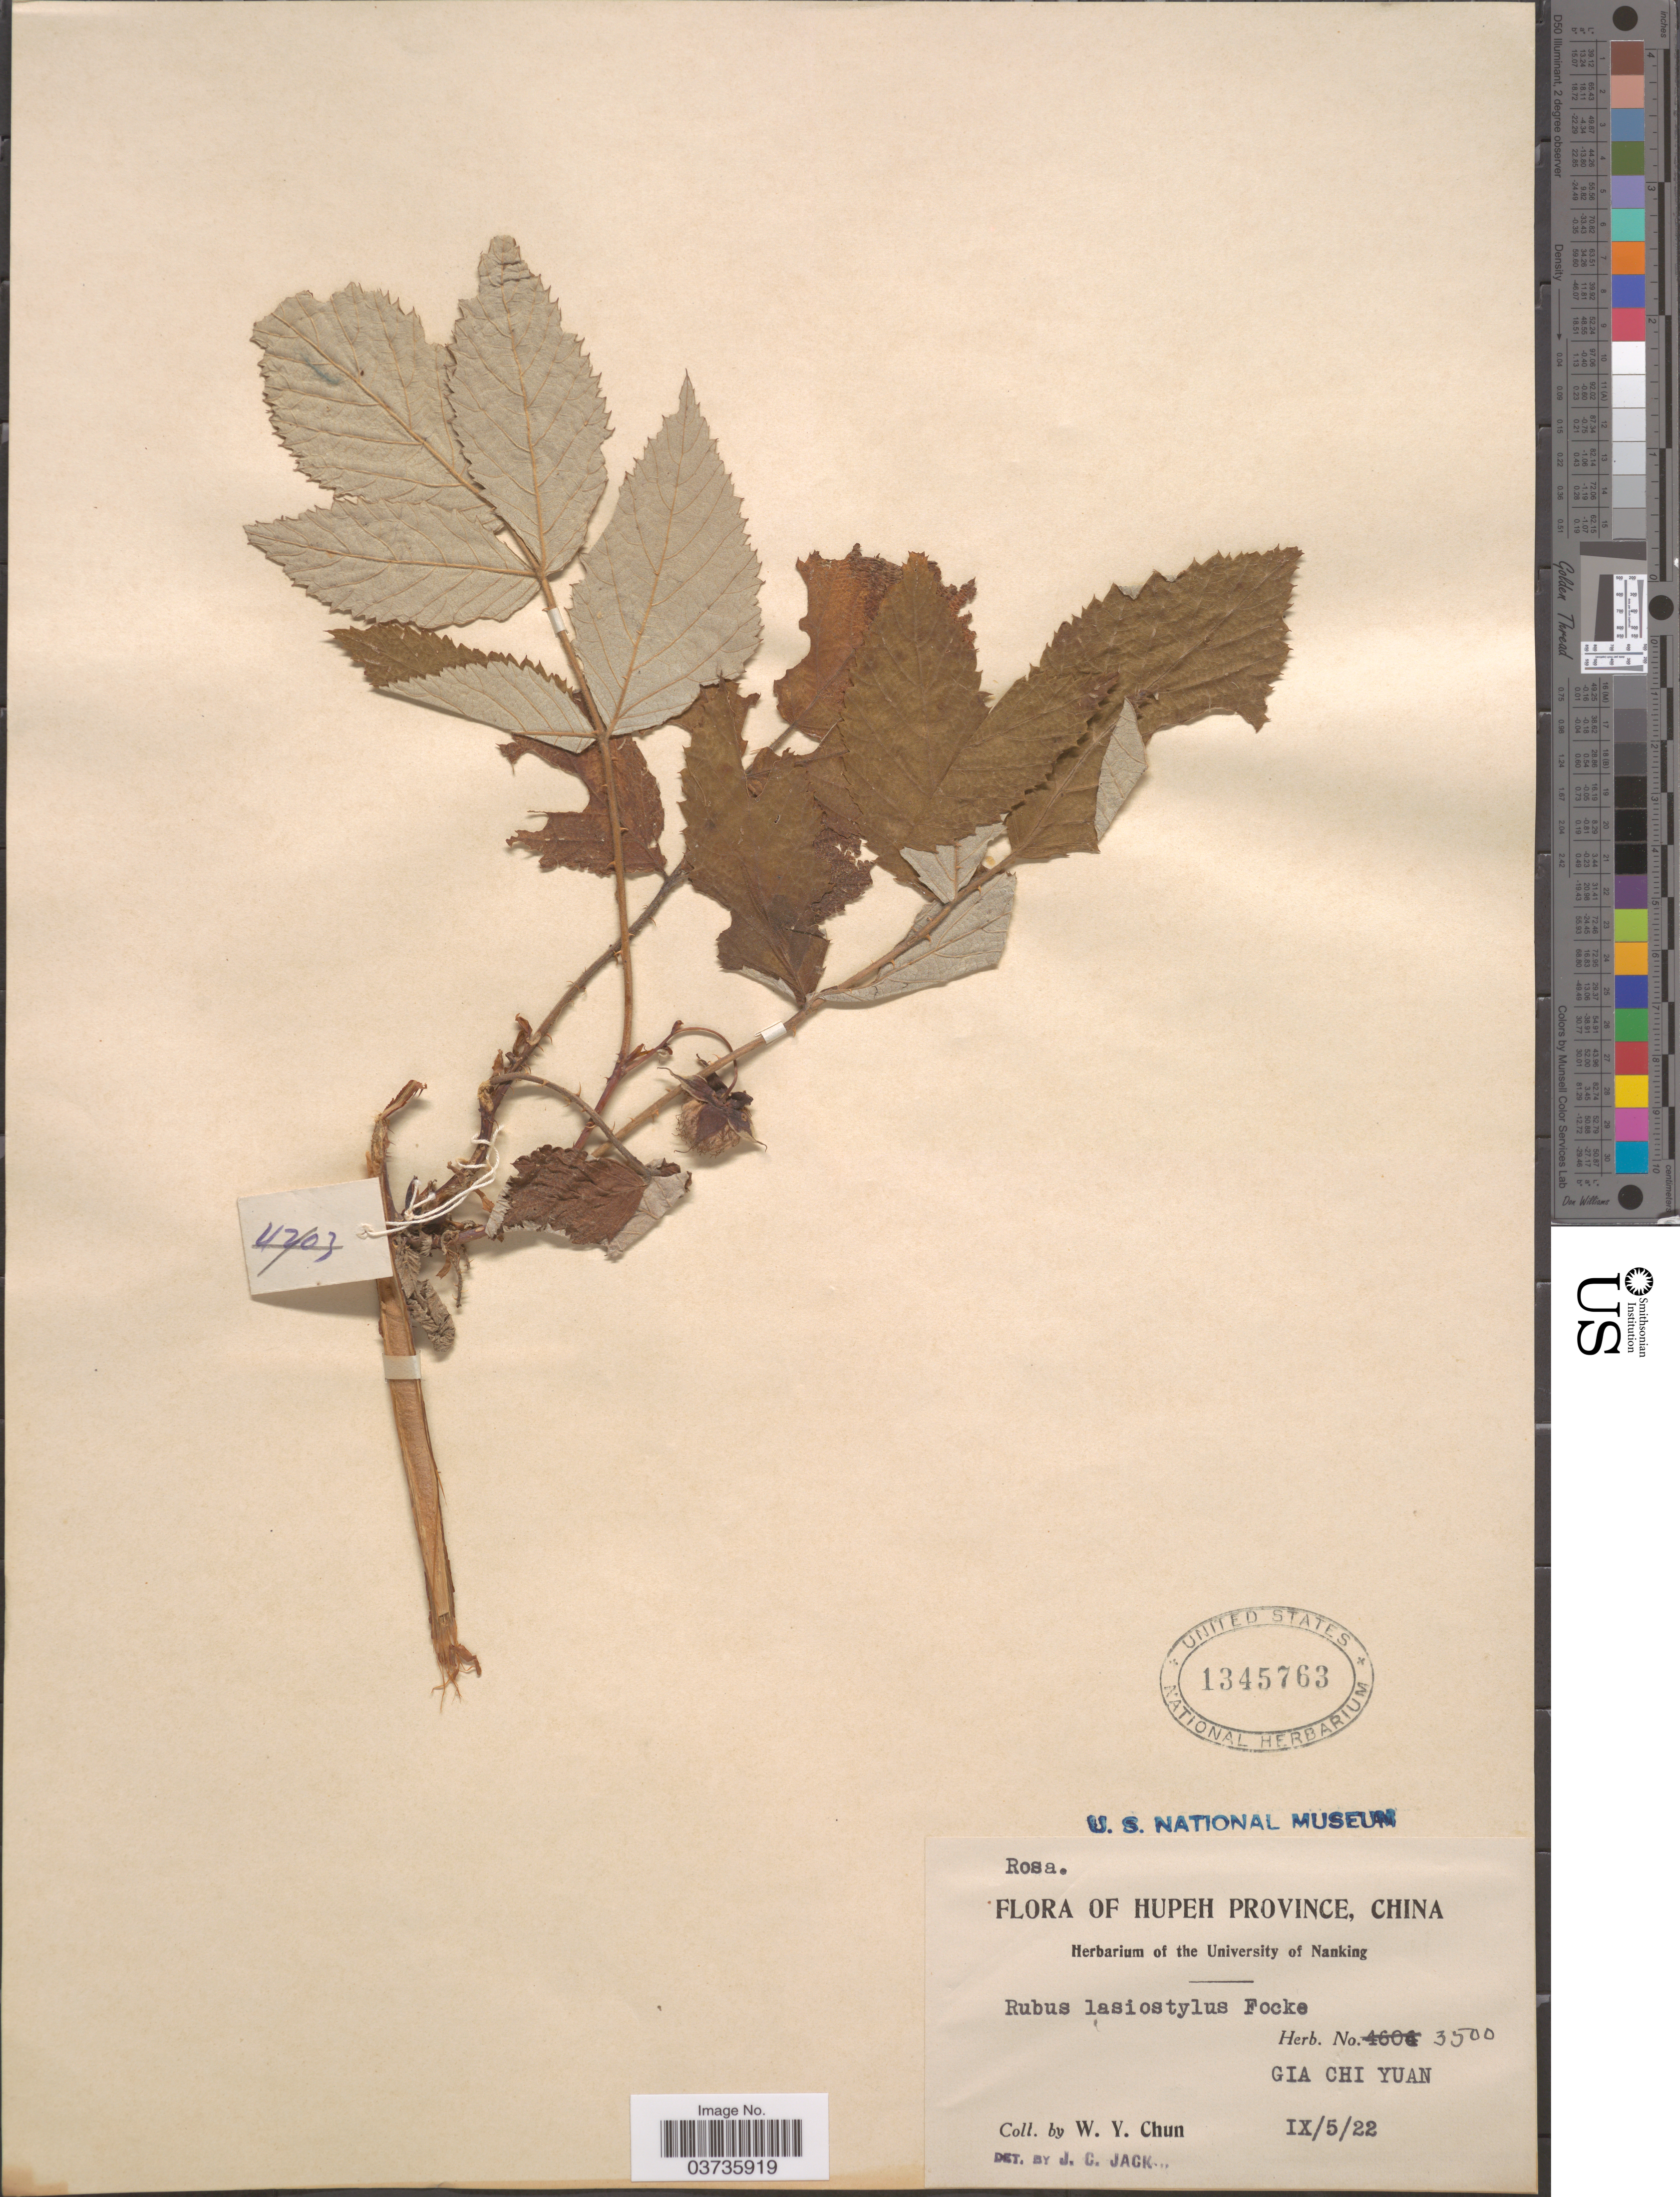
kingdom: Plantae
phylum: Tracheophyta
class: Magnoliopsida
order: Rosales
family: Rosaceae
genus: Rubus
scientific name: Rubus lasiostylus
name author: Focke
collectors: W. Y. Chun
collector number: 3500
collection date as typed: Transcribed d/m/y: 5/9/22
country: China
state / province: Hubei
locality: Hupeh Province. Gia Chi Yuan.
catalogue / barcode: US 1345763